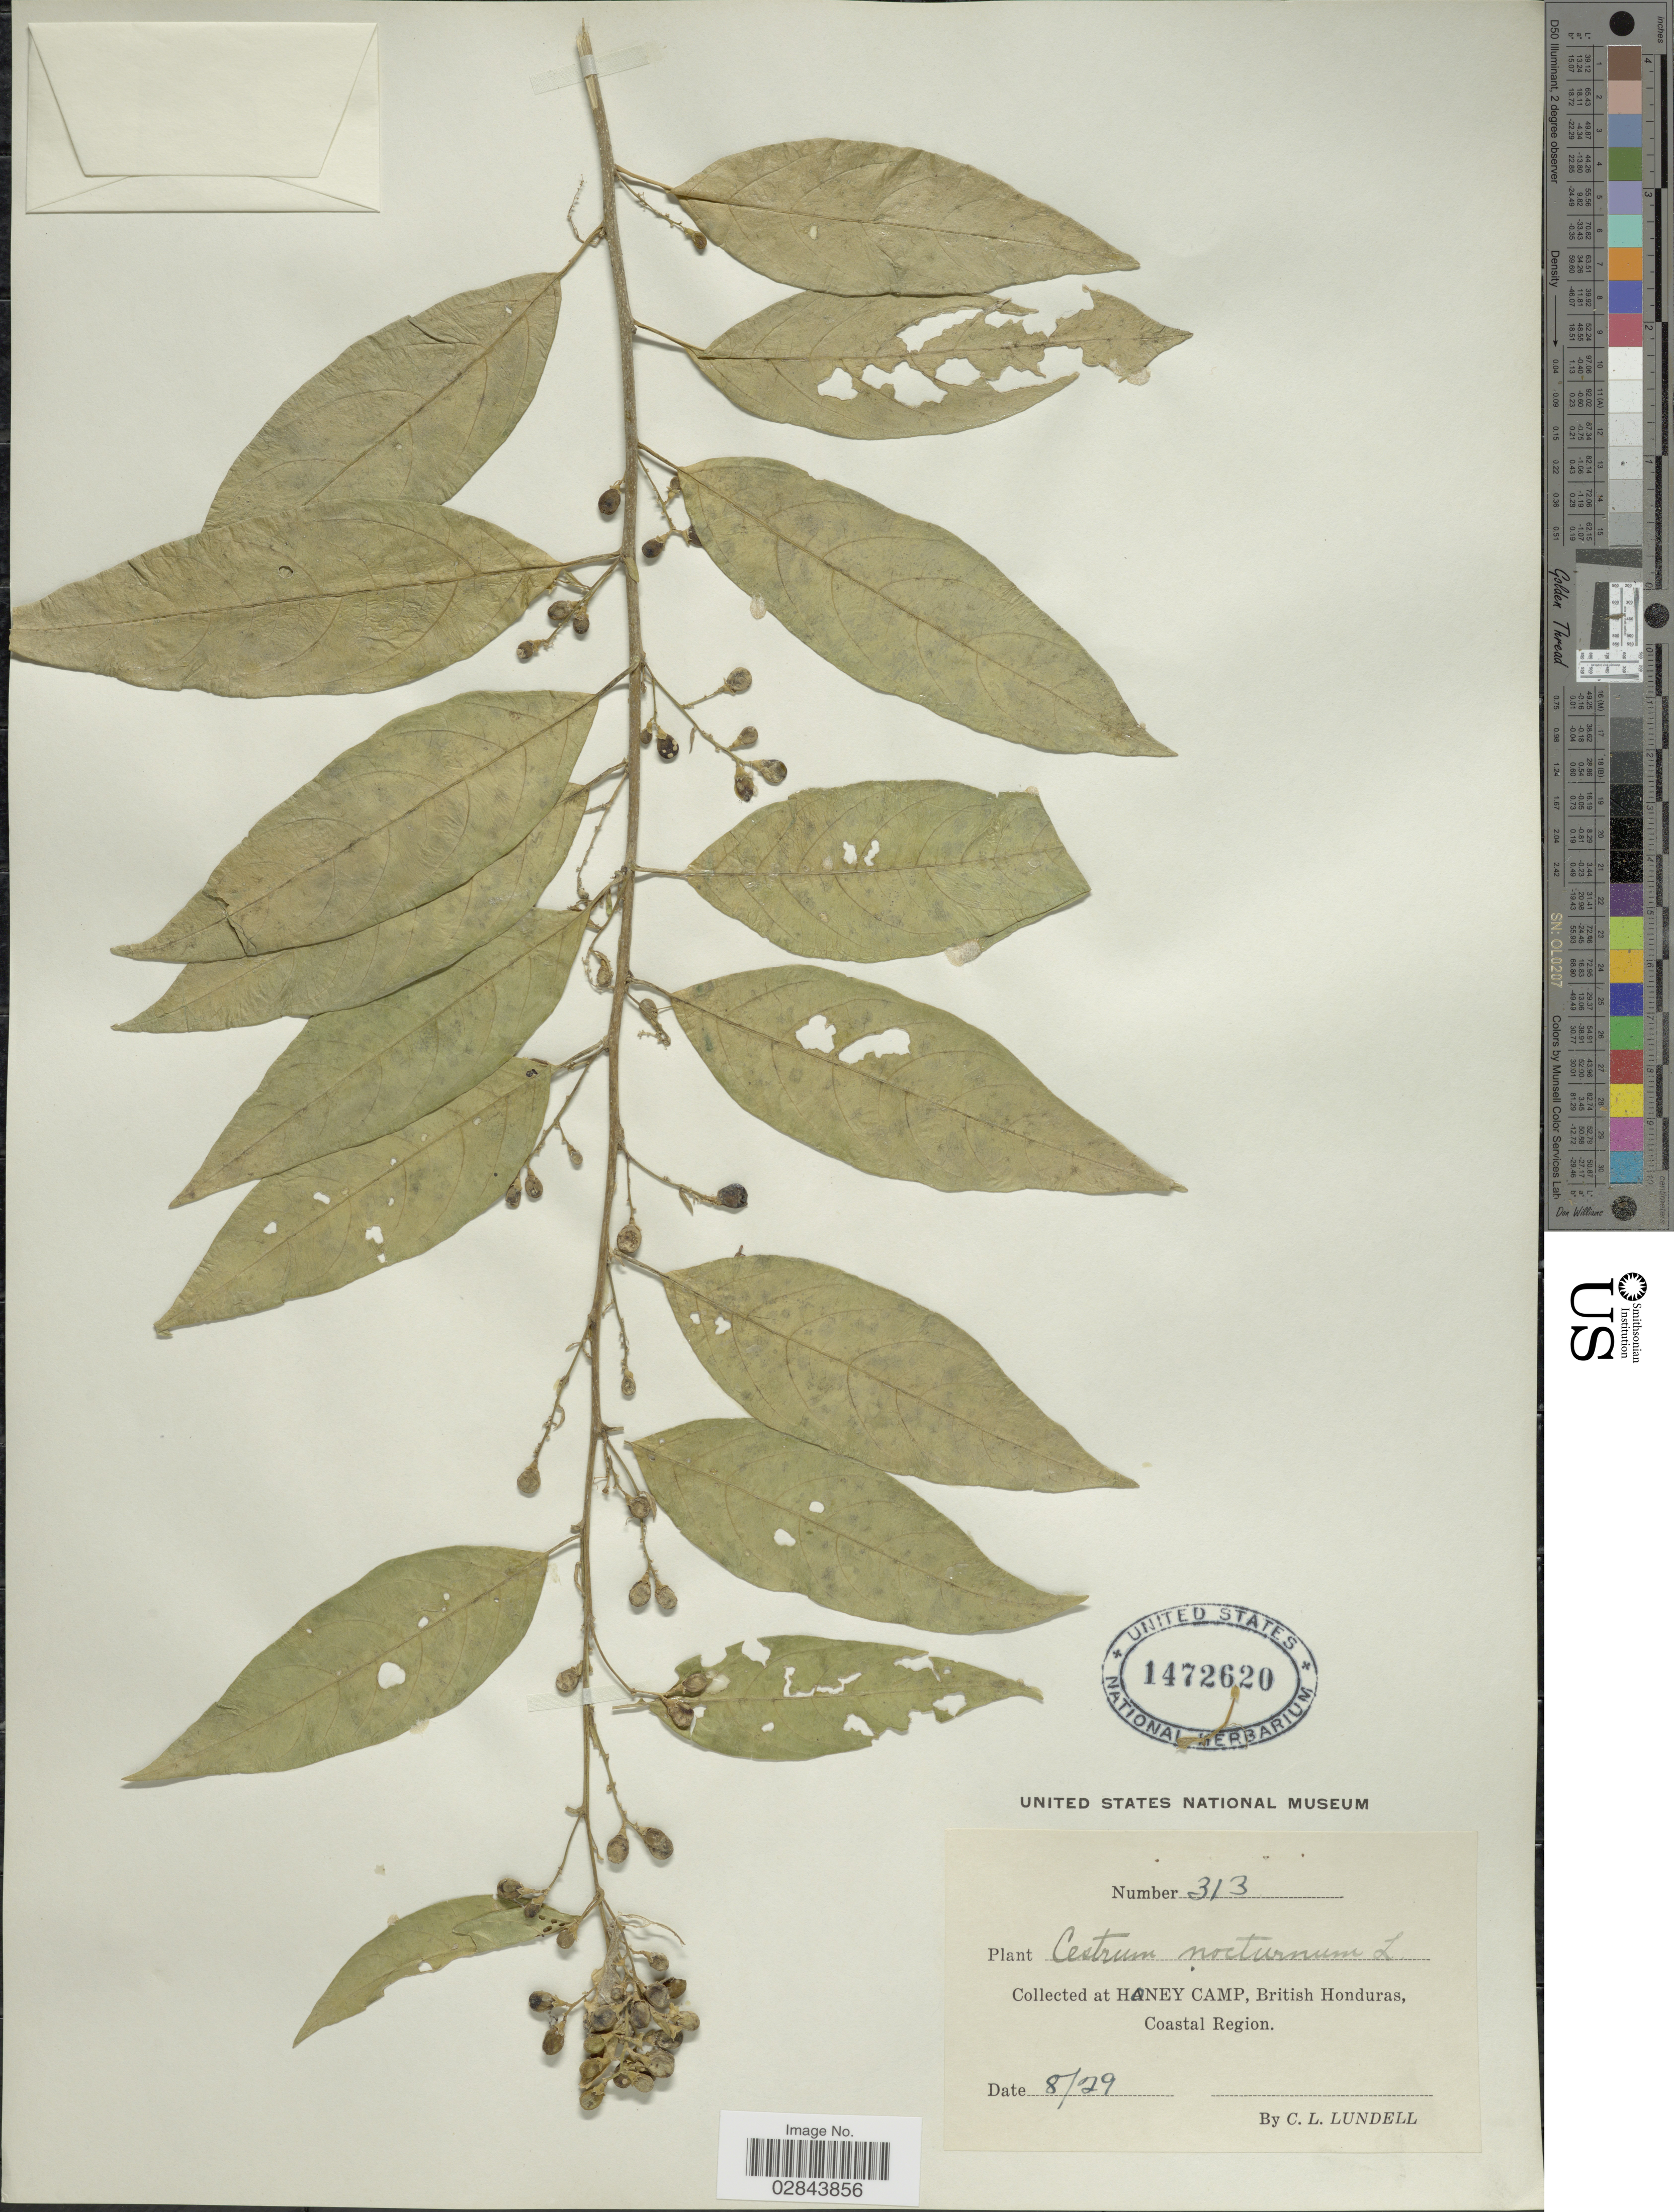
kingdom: Plantae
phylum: Tracheophyta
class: Magnoliopsida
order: Solanales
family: Solanaceae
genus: Cestrum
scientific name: Cestrum nocturnum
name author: L.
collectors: C. L. Lundell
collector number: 313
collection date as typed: Transcribed d/m/y: /8/29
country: Belize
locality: Honey Camp, British Honduras, Coastal Region.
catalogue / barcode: US 1472620